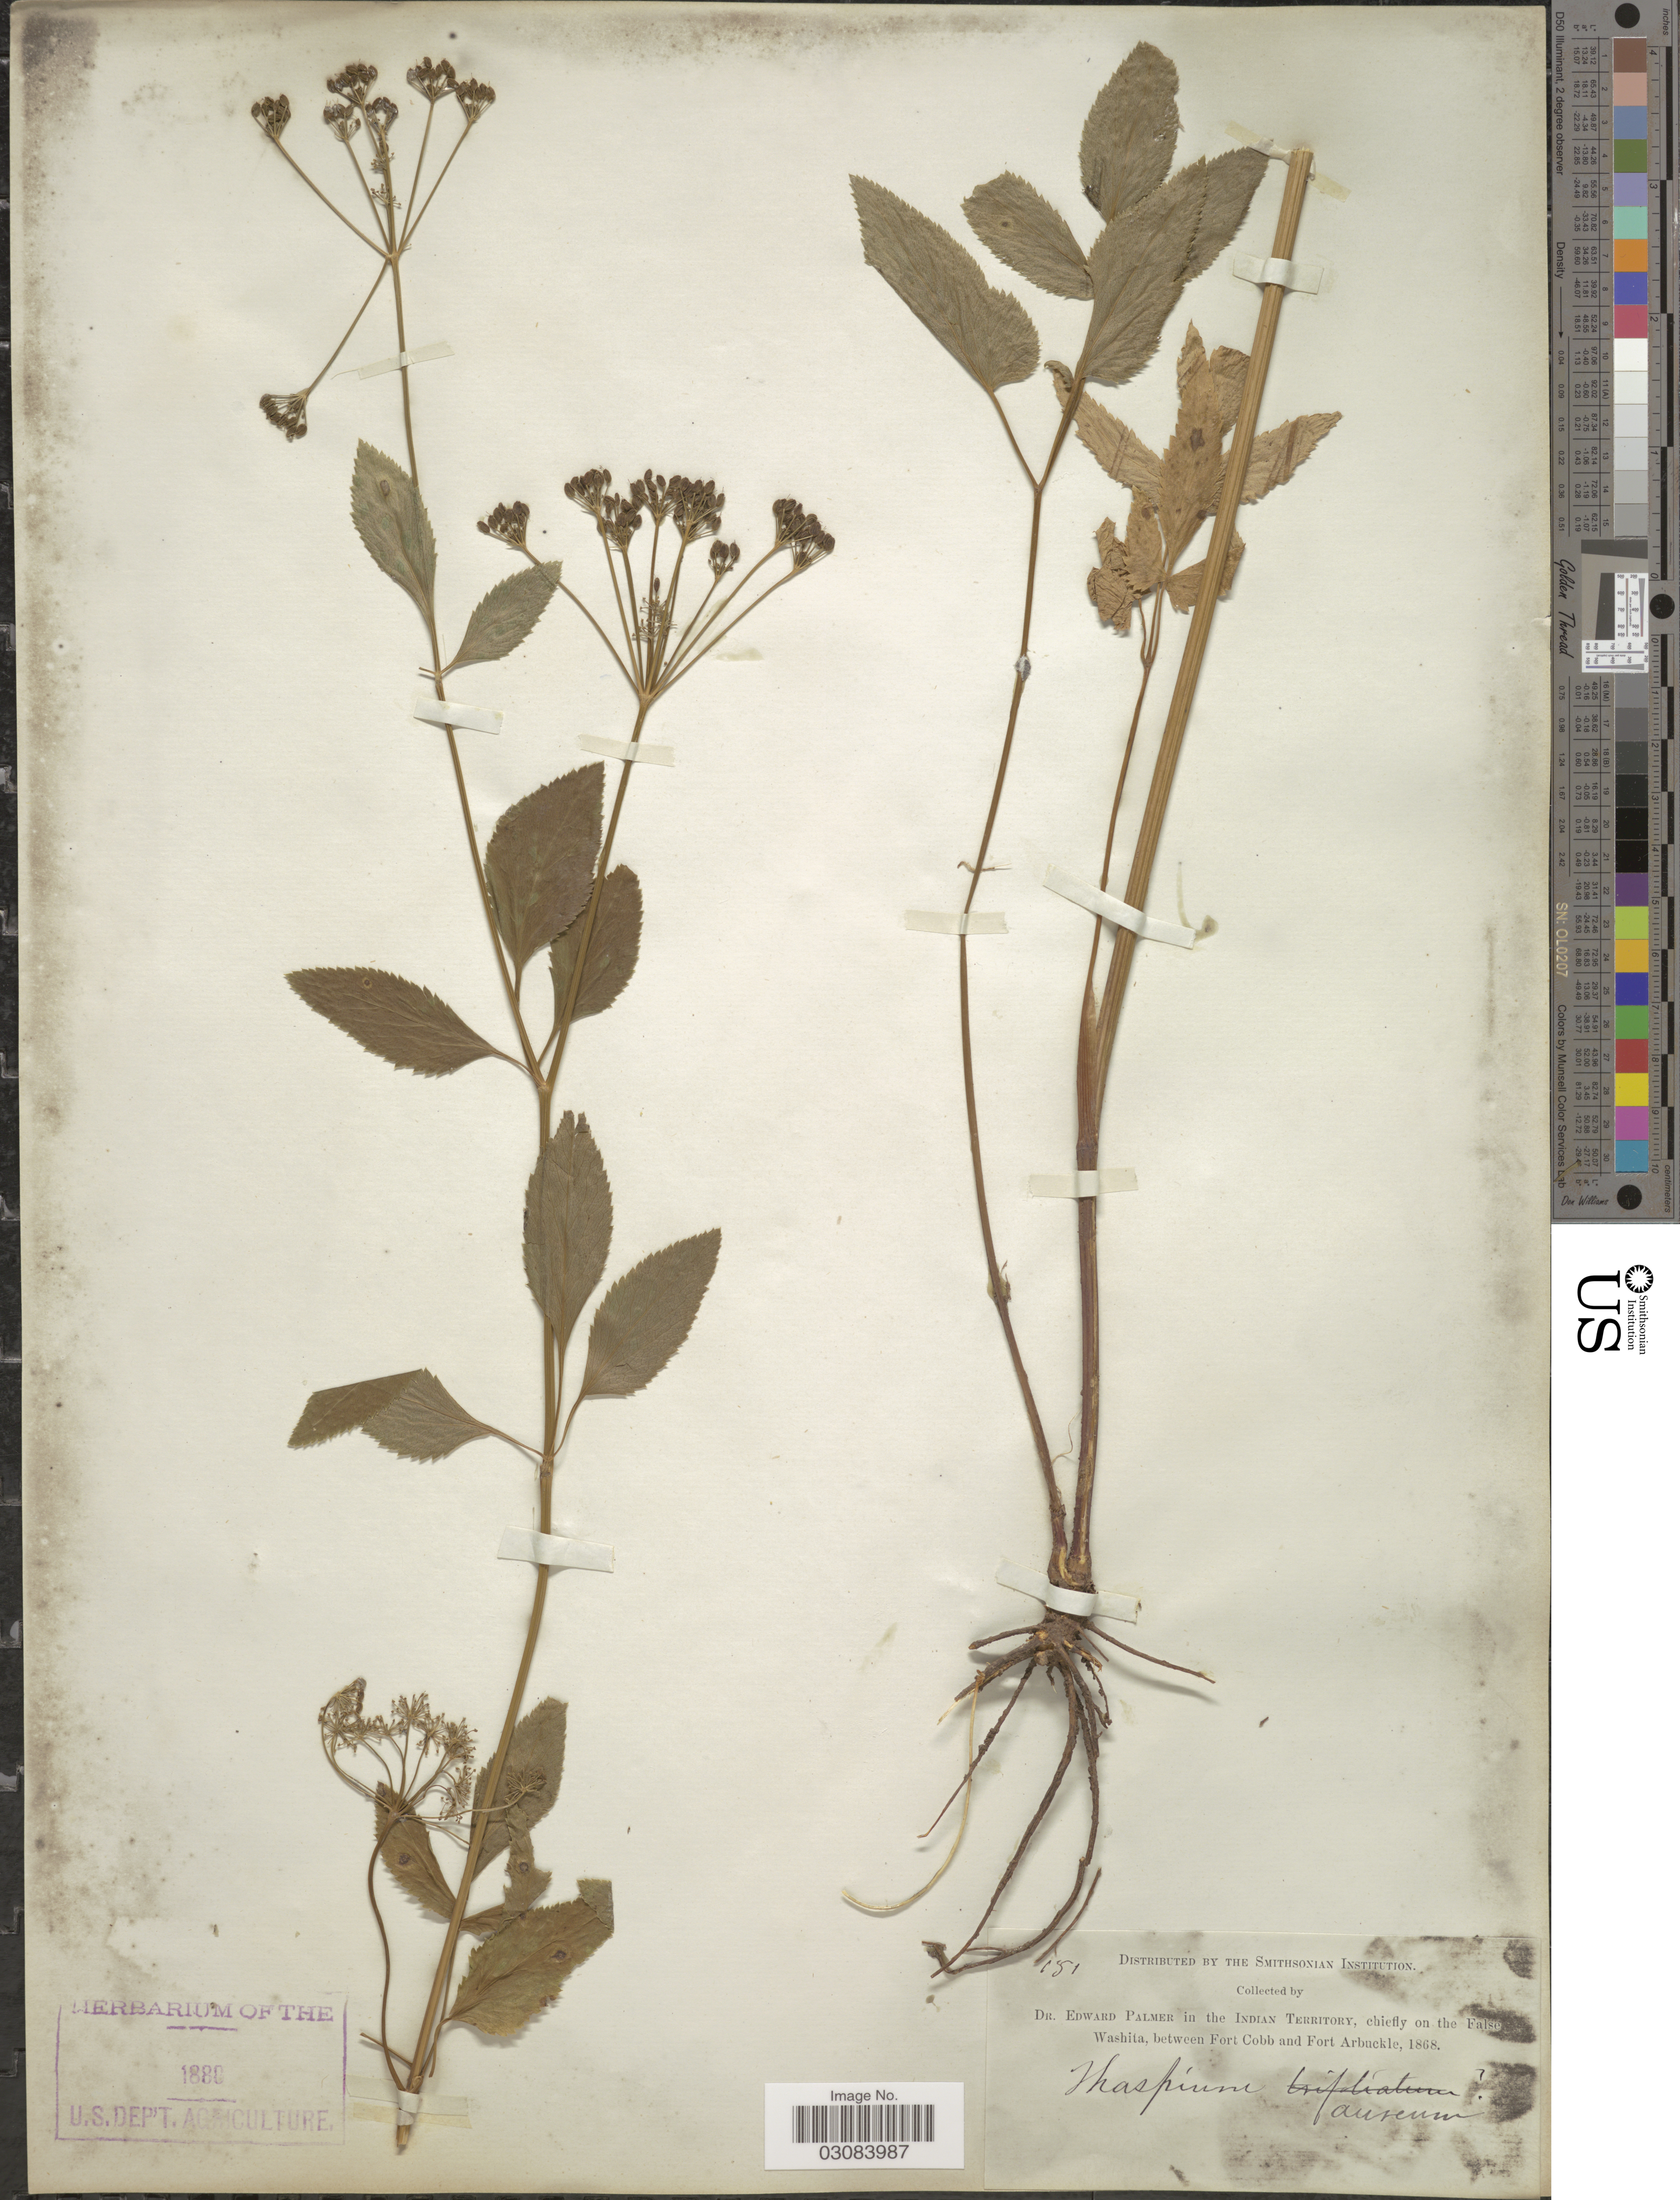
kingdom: Plantae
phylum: Tracheophyta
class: Magnoliopsida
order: Apiales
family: Apiaceae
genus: Zizia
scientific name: Zizia aurea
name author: (L.) Koch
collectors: E. Palmer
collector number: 151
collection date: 1868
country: United States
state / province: Oklahoma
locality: In the Indian Territory, chiefly on the False Washita, between Fort Cobb and Fort Arbuckle.